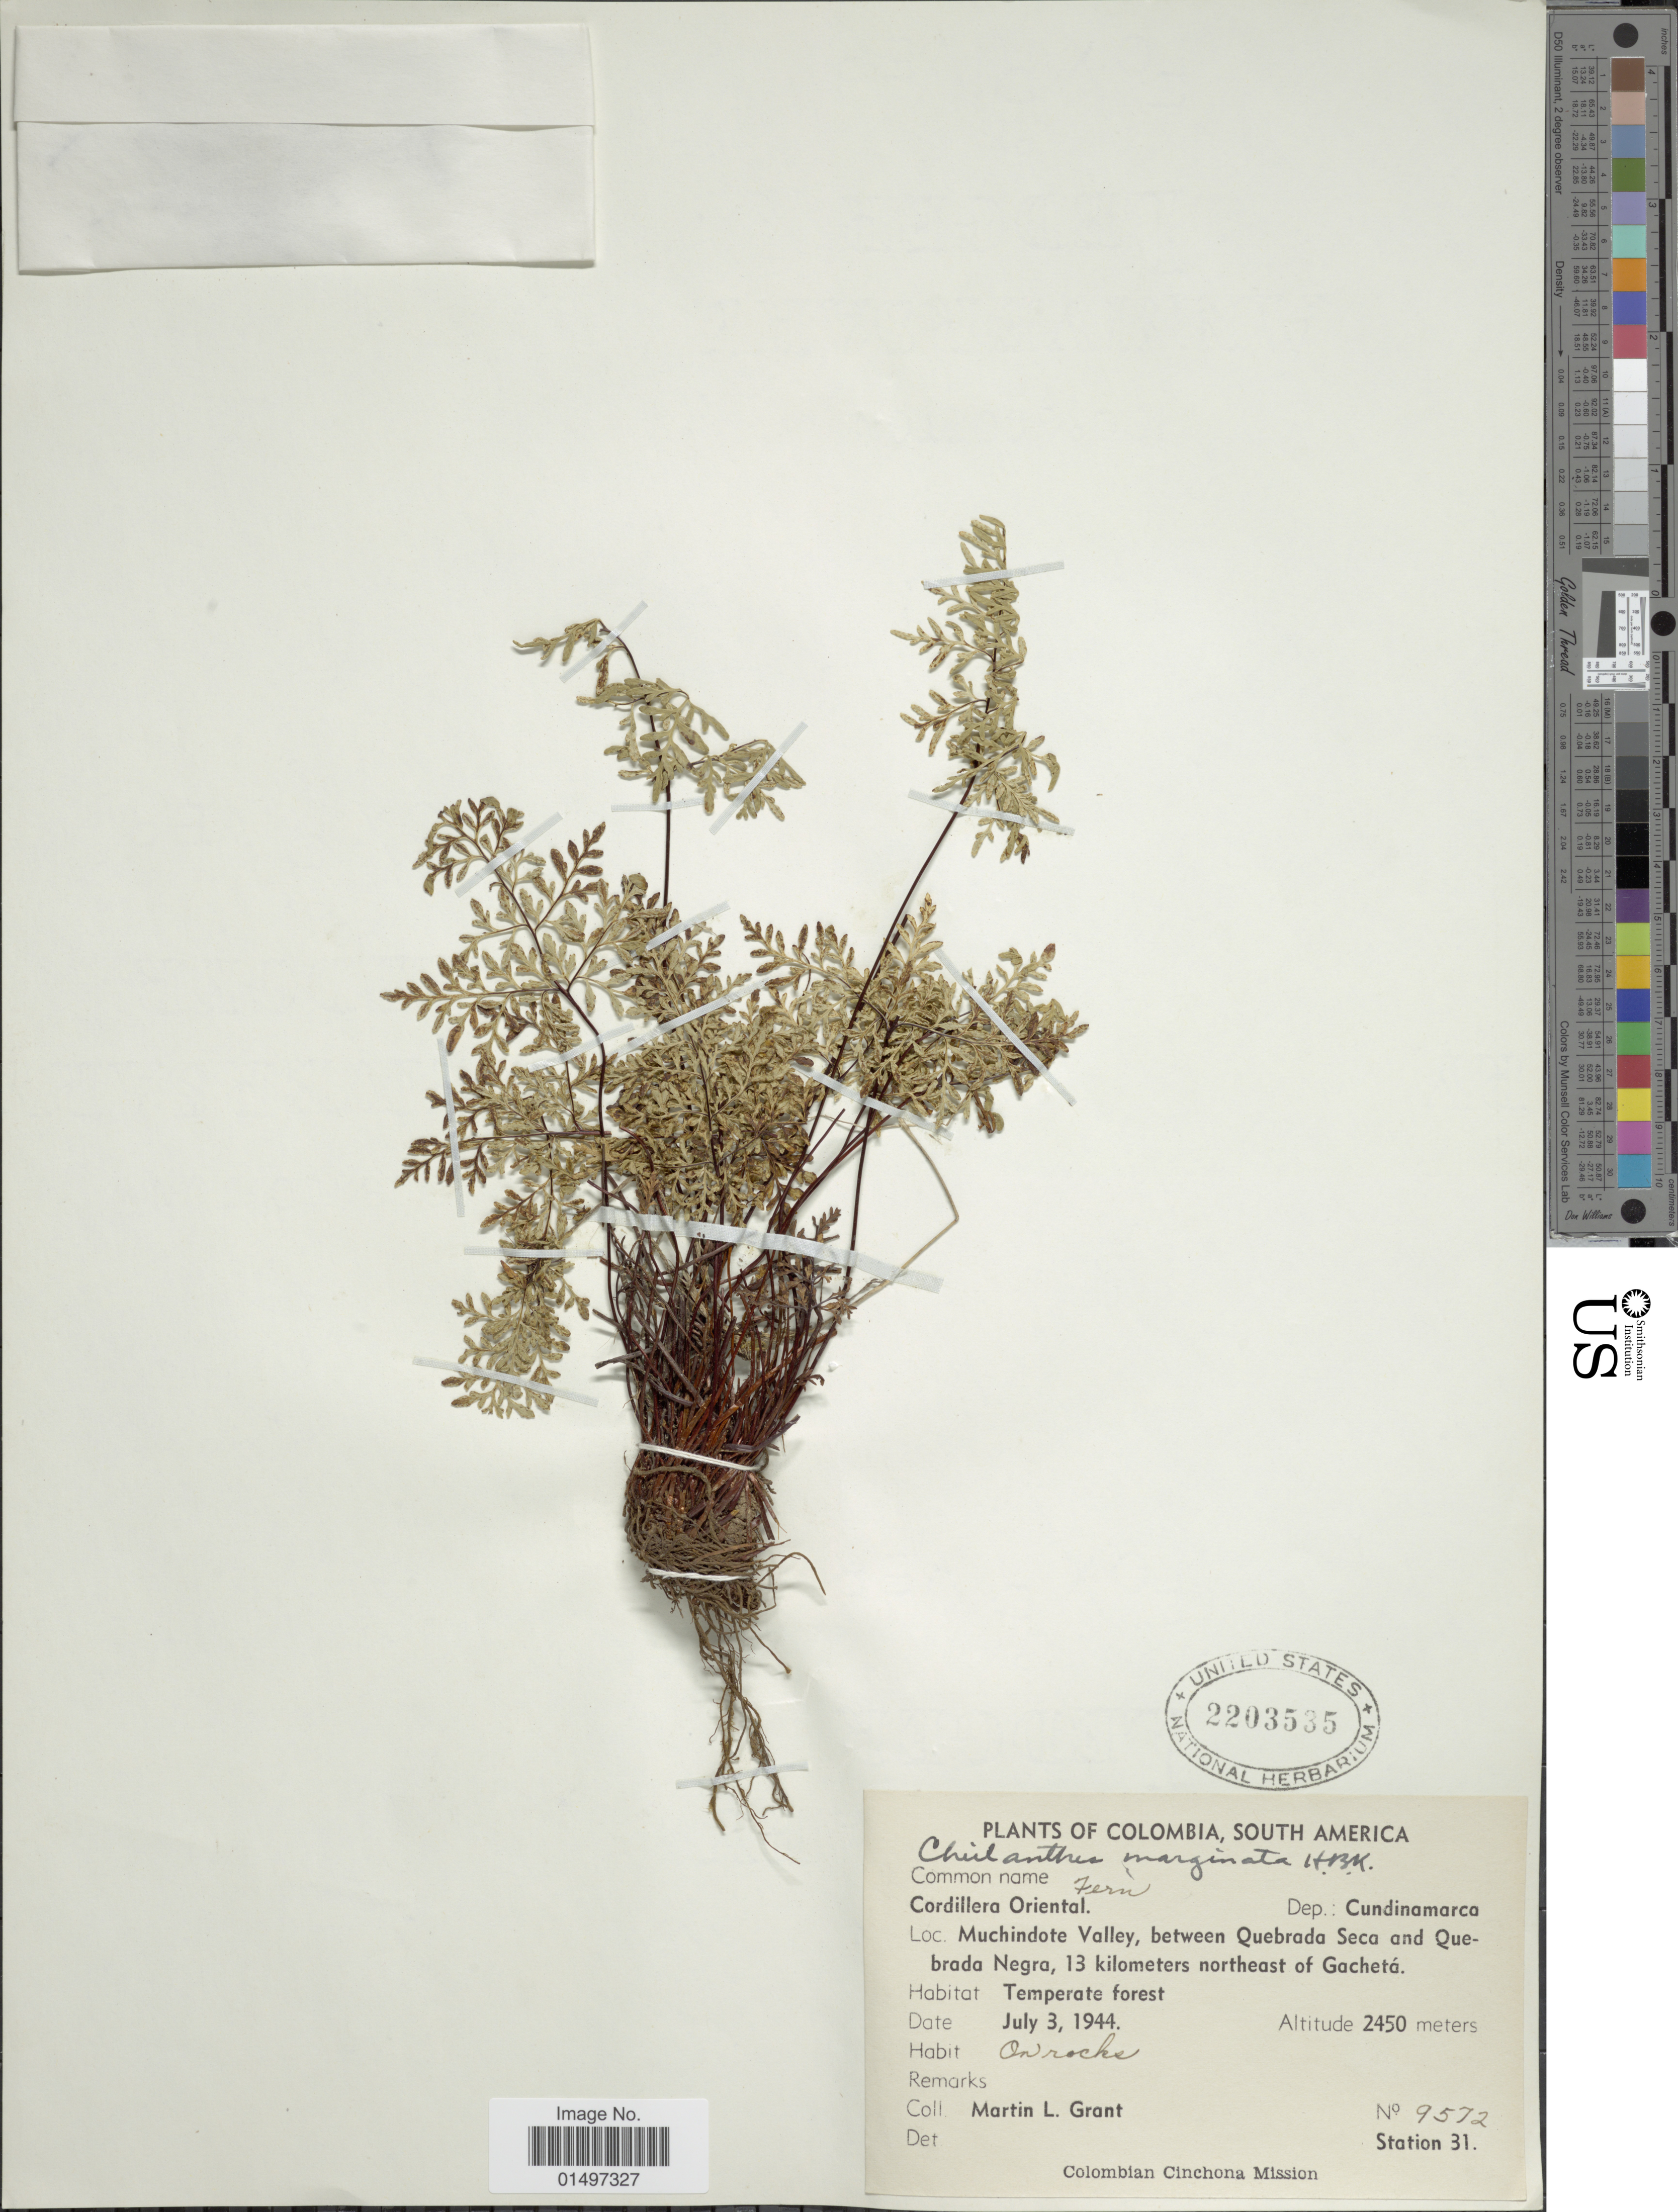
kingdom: Plantae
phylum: Tracheophyta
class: Polypodiopsida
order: Polypodiales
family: Pteridaceae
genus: Gaga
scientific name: Gaga marginata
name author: (Kunth) Fay W. Li & Windham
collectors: M. L. Grant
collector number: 9572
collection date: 1944-07-03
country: Colombia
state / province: Cundinamarca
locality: Cordillera Oriental. Dep.: Cundinamarca. Muchindote Valley, between Quebrada Seca and Quebrada Negra, 13 kiliometers northeast of Gacheta.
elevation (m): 2450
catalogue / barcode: US 2203535